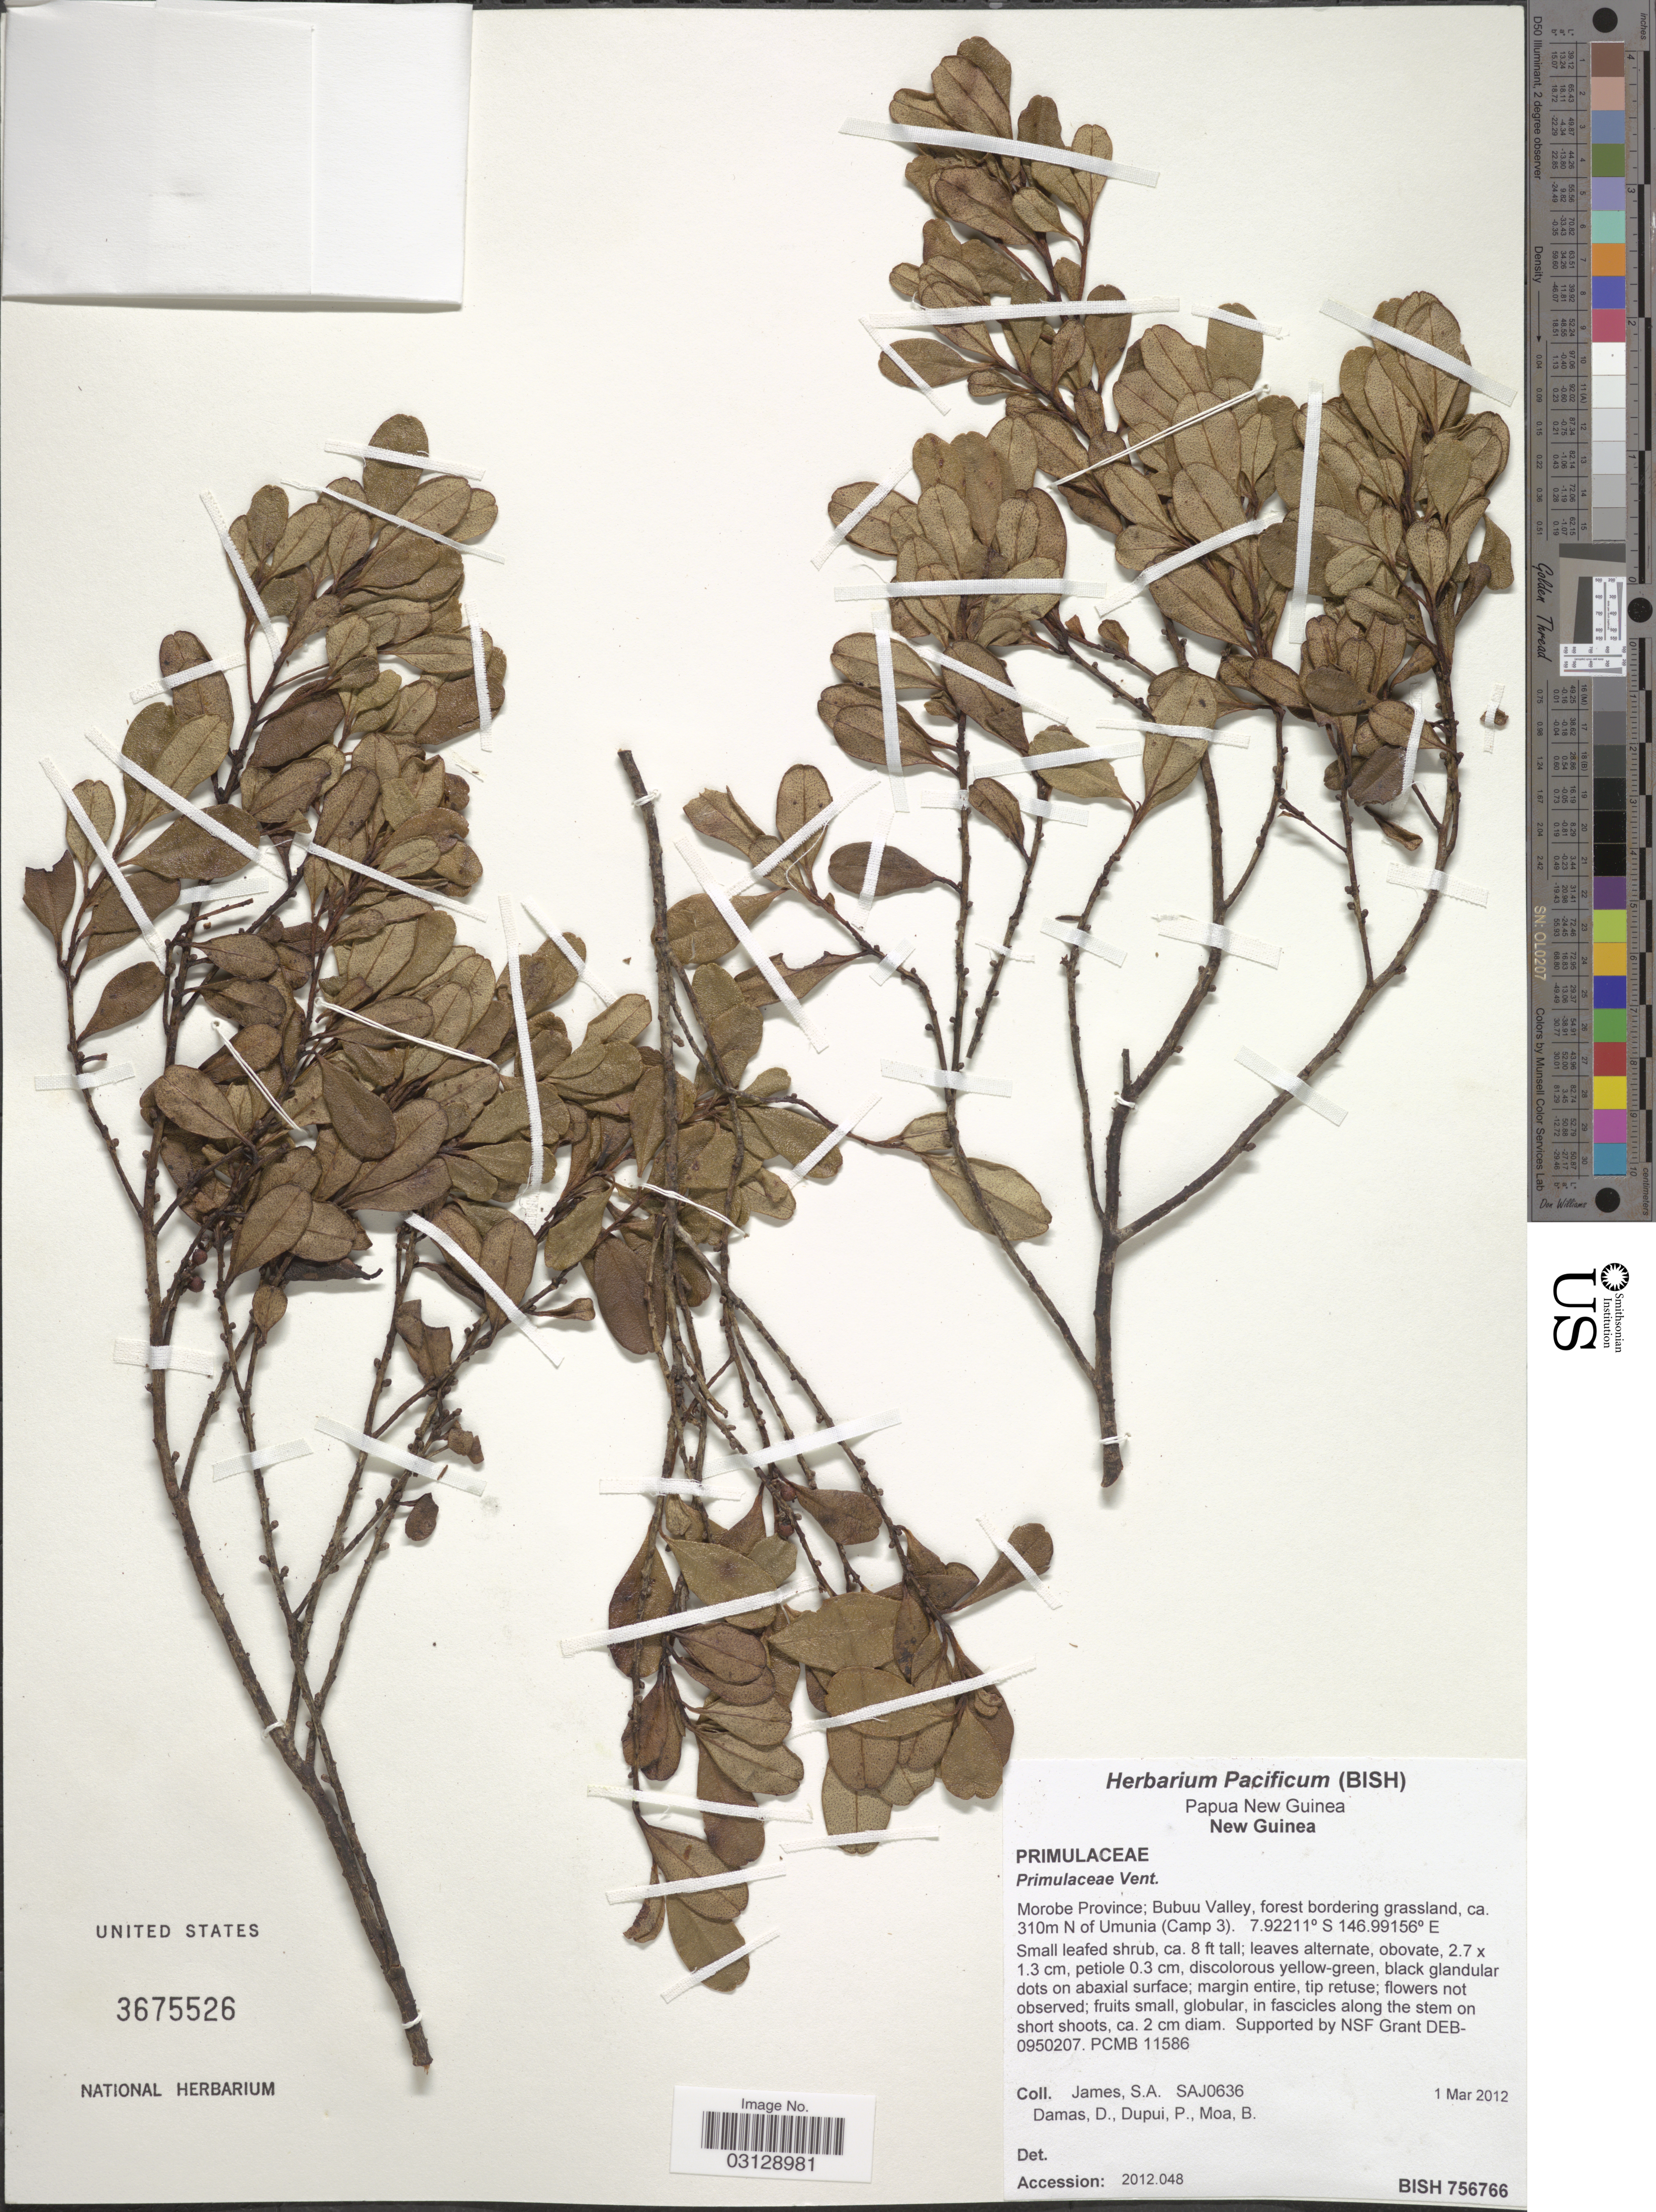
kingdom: Plantae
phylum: Tracheophyta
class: Magnoliopsida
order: Ericales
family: Primulaceae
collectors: S. James, D. Damas, P. Dupui & B. Moa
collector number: SAJ0636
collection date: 2012-03-01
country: Papua New Guinea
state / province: Morobe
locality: New Guinea. Bubuu Valley, forest bordering grassland, ca. 310m N of Umunia (Camp 3).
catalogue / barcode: US 3675526